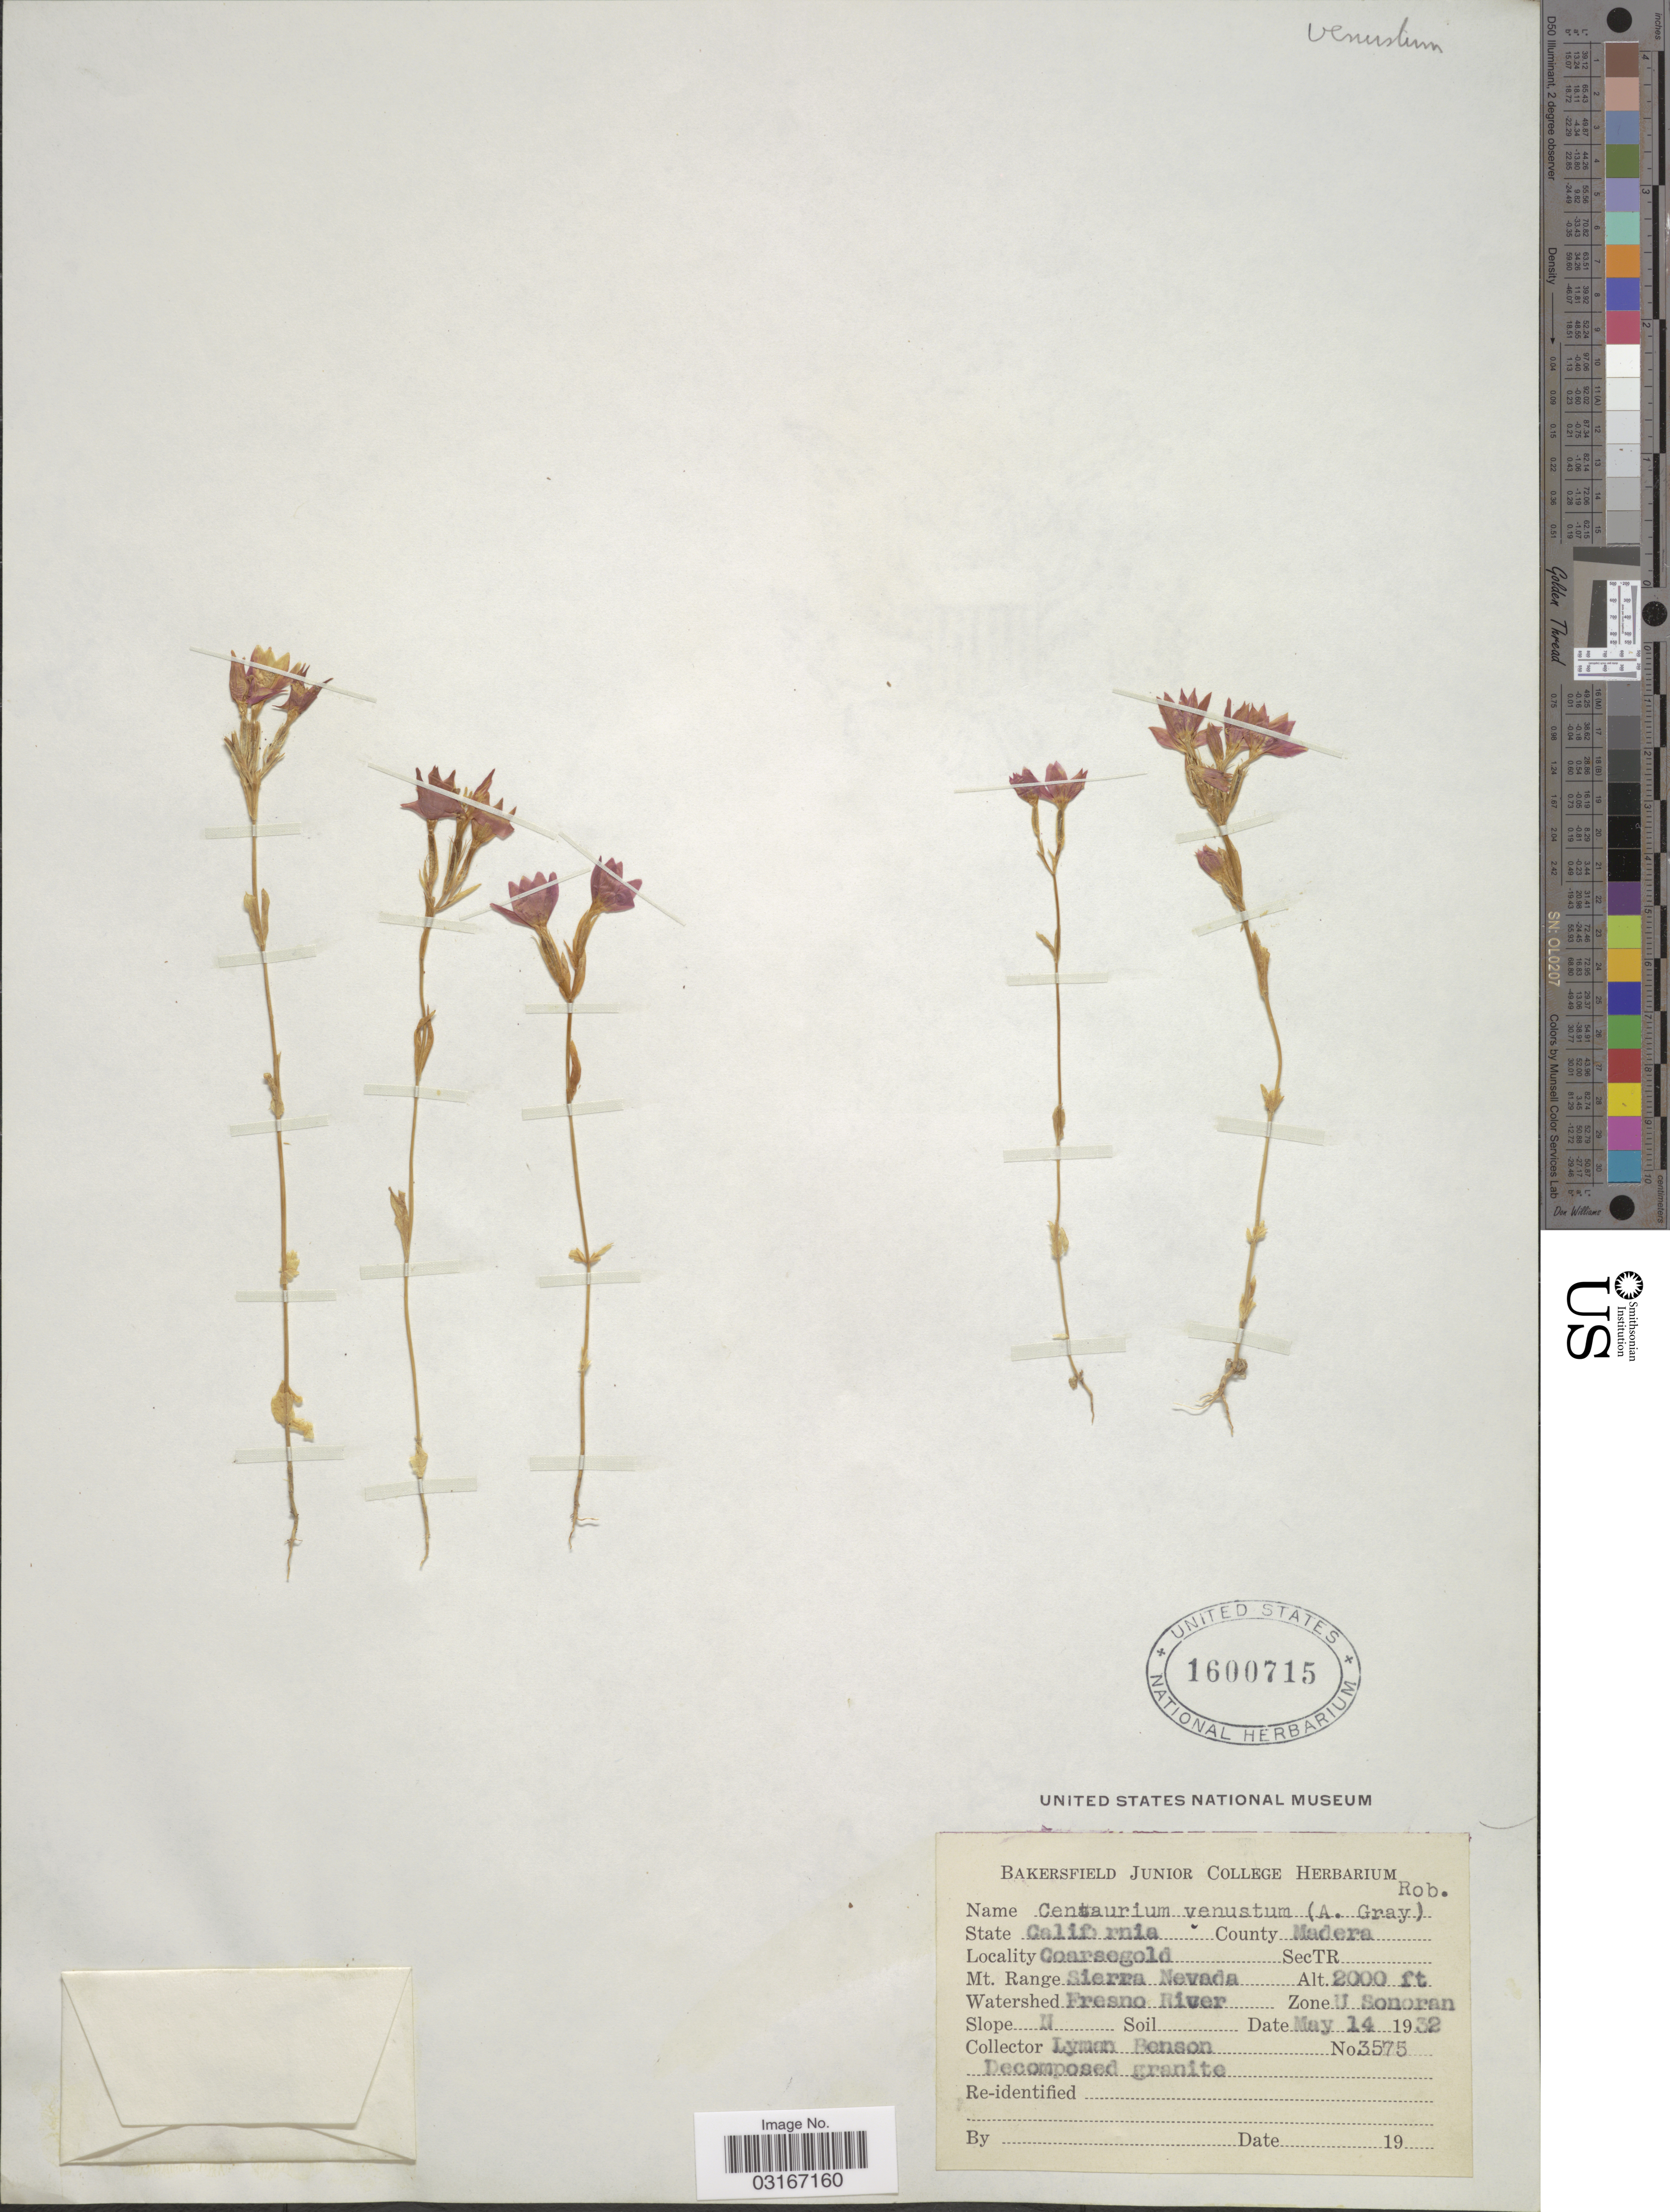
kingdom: Plantae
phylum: Tracheophyta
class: Magnoliopsida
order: Gentianales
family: Gentianaceae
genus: Centaurium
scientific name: Centaurium venustum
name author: (A. Gray) B.L. Rob.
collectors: L. D. Benson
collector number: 3575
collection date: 1932-05-14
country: United States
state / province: California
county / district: Madera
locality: County Madera. Coarsegold. SecTR. Mt. Range Sierra Nevada. Watershed Fresno River. Zone U Sonoran. Slope N.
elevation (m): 610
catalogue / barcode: US 1600715